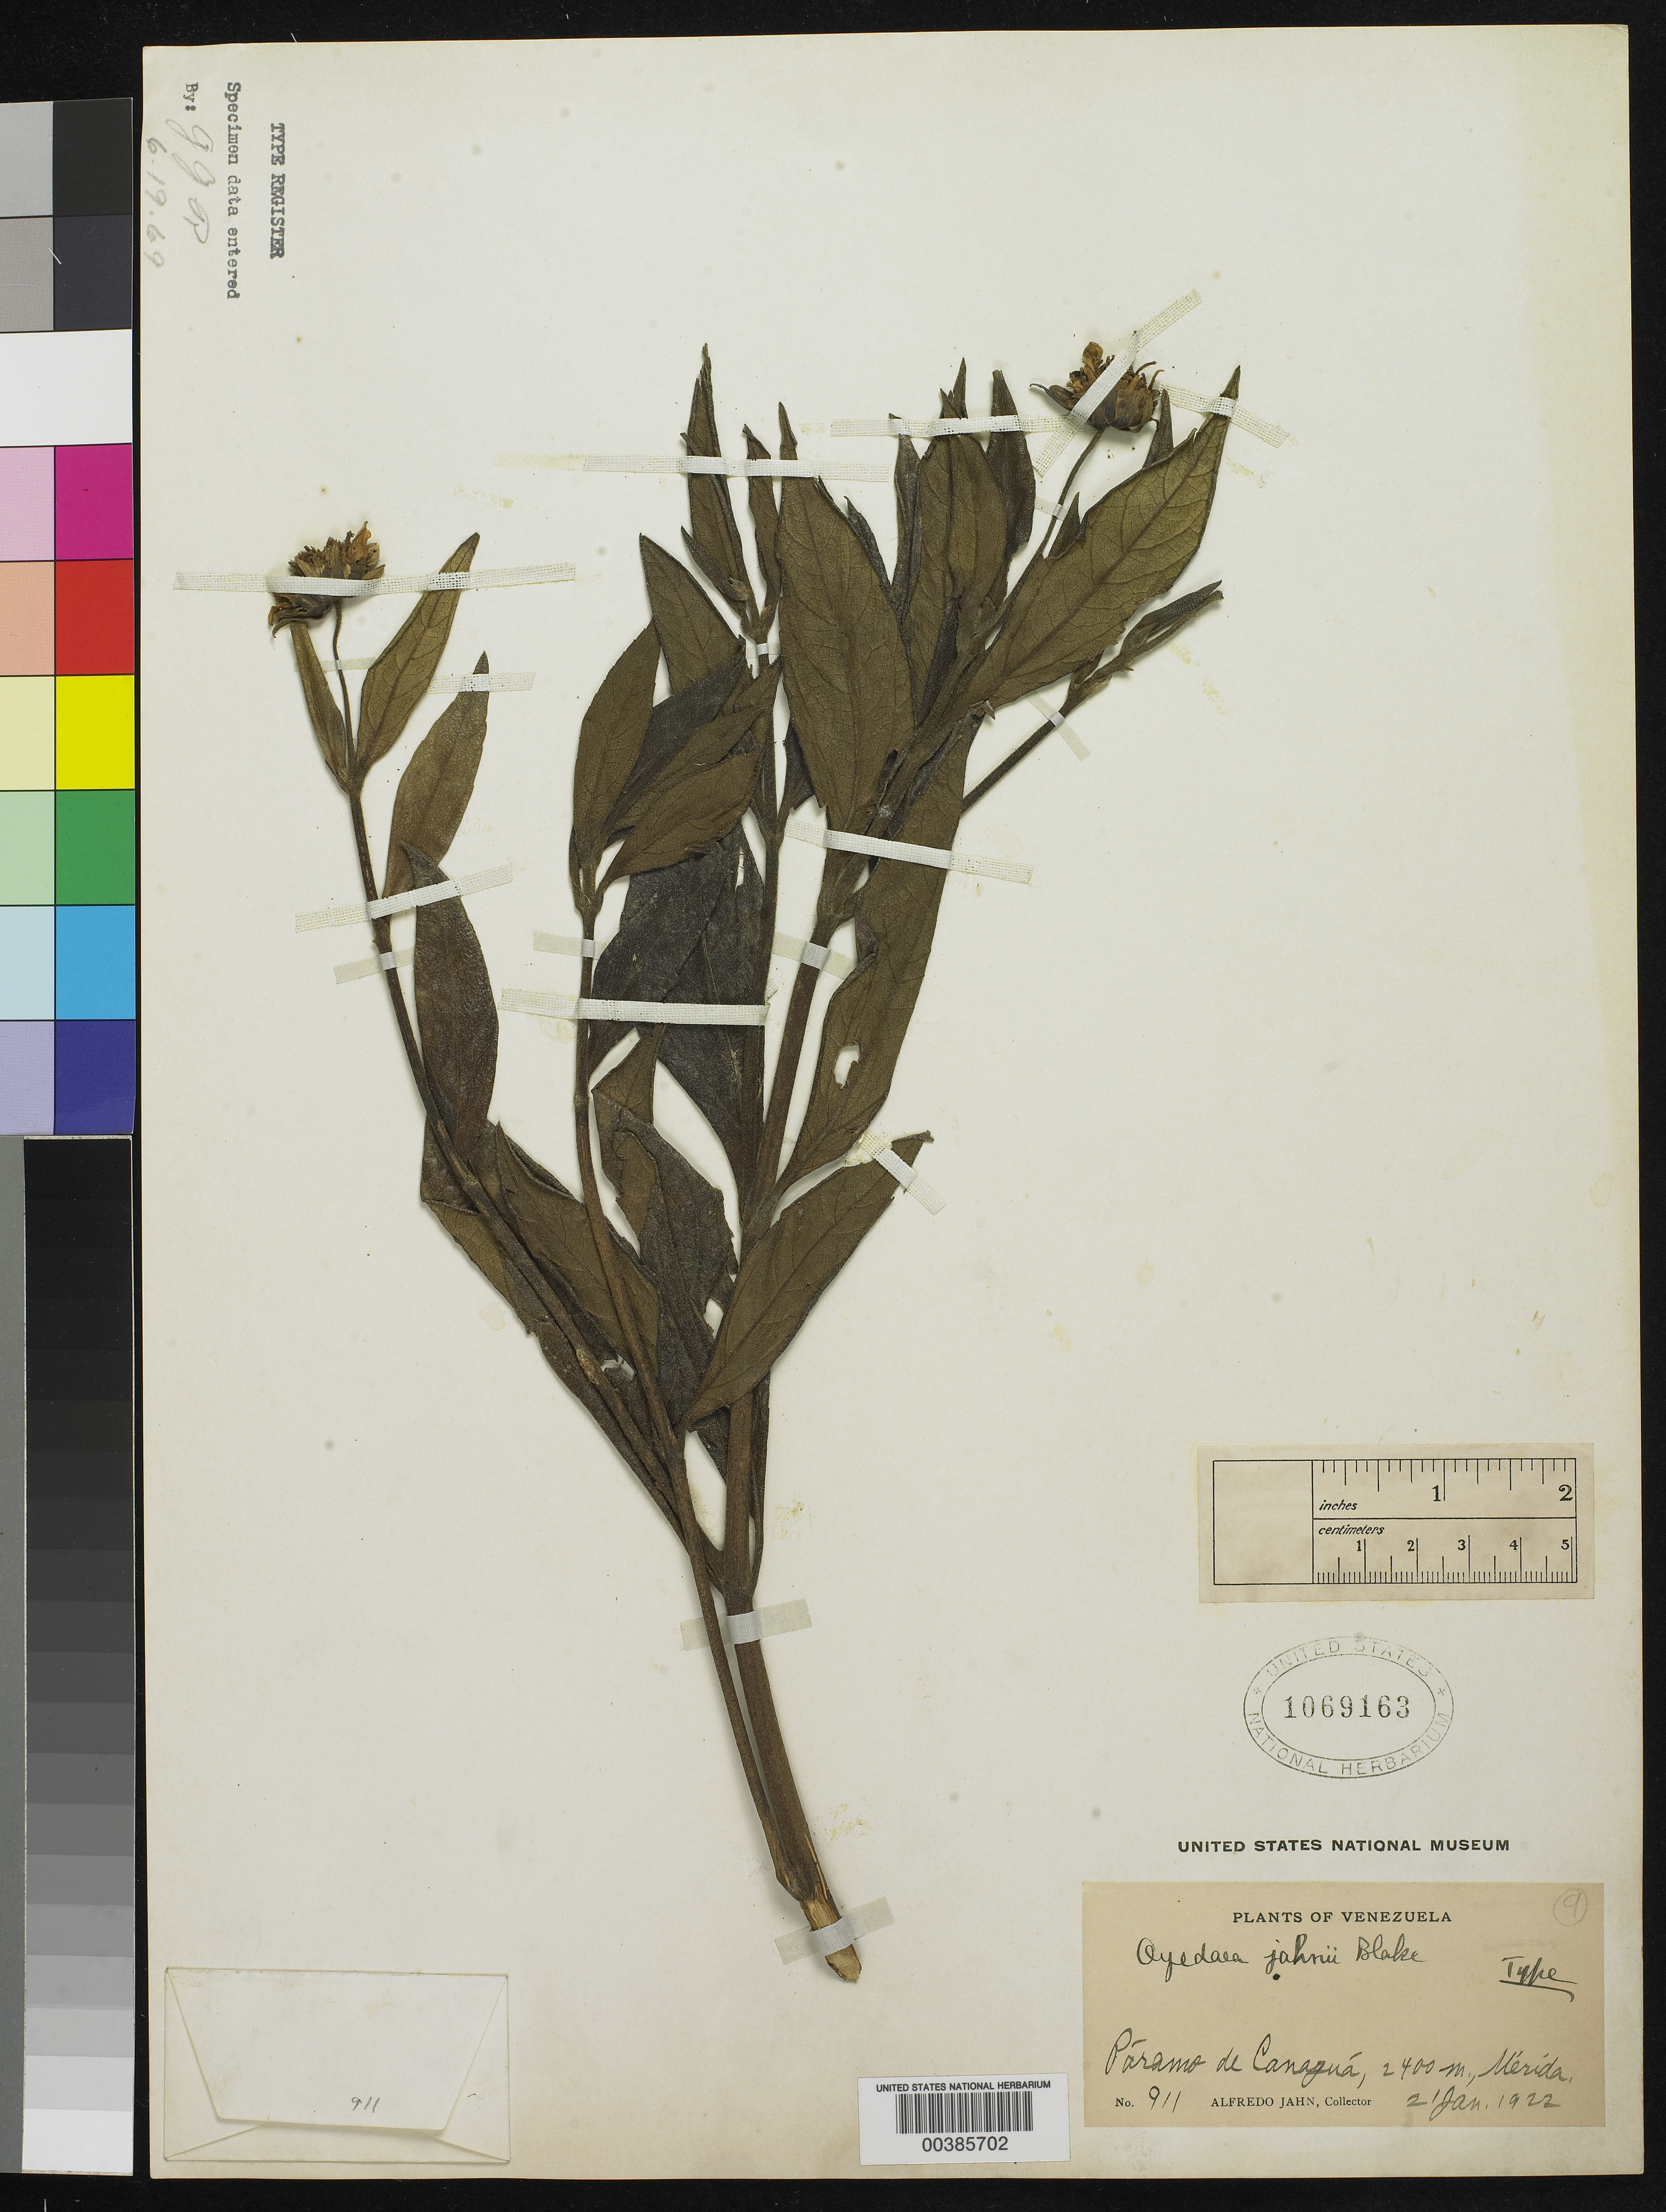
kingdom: Plantae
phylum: Tracheophyta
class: Magnoliopsida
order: Asterales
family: Asteraceae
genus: Oyedaea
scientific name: Oyedaea jahnii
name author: S.F. Blake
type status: Holotype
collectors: A. Jahn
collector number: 911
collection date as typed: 21 Jan 1922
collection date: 1922-01-21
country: Venezuela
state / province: Mérida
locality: Páramo de Canagua.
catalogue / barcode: US 1069163